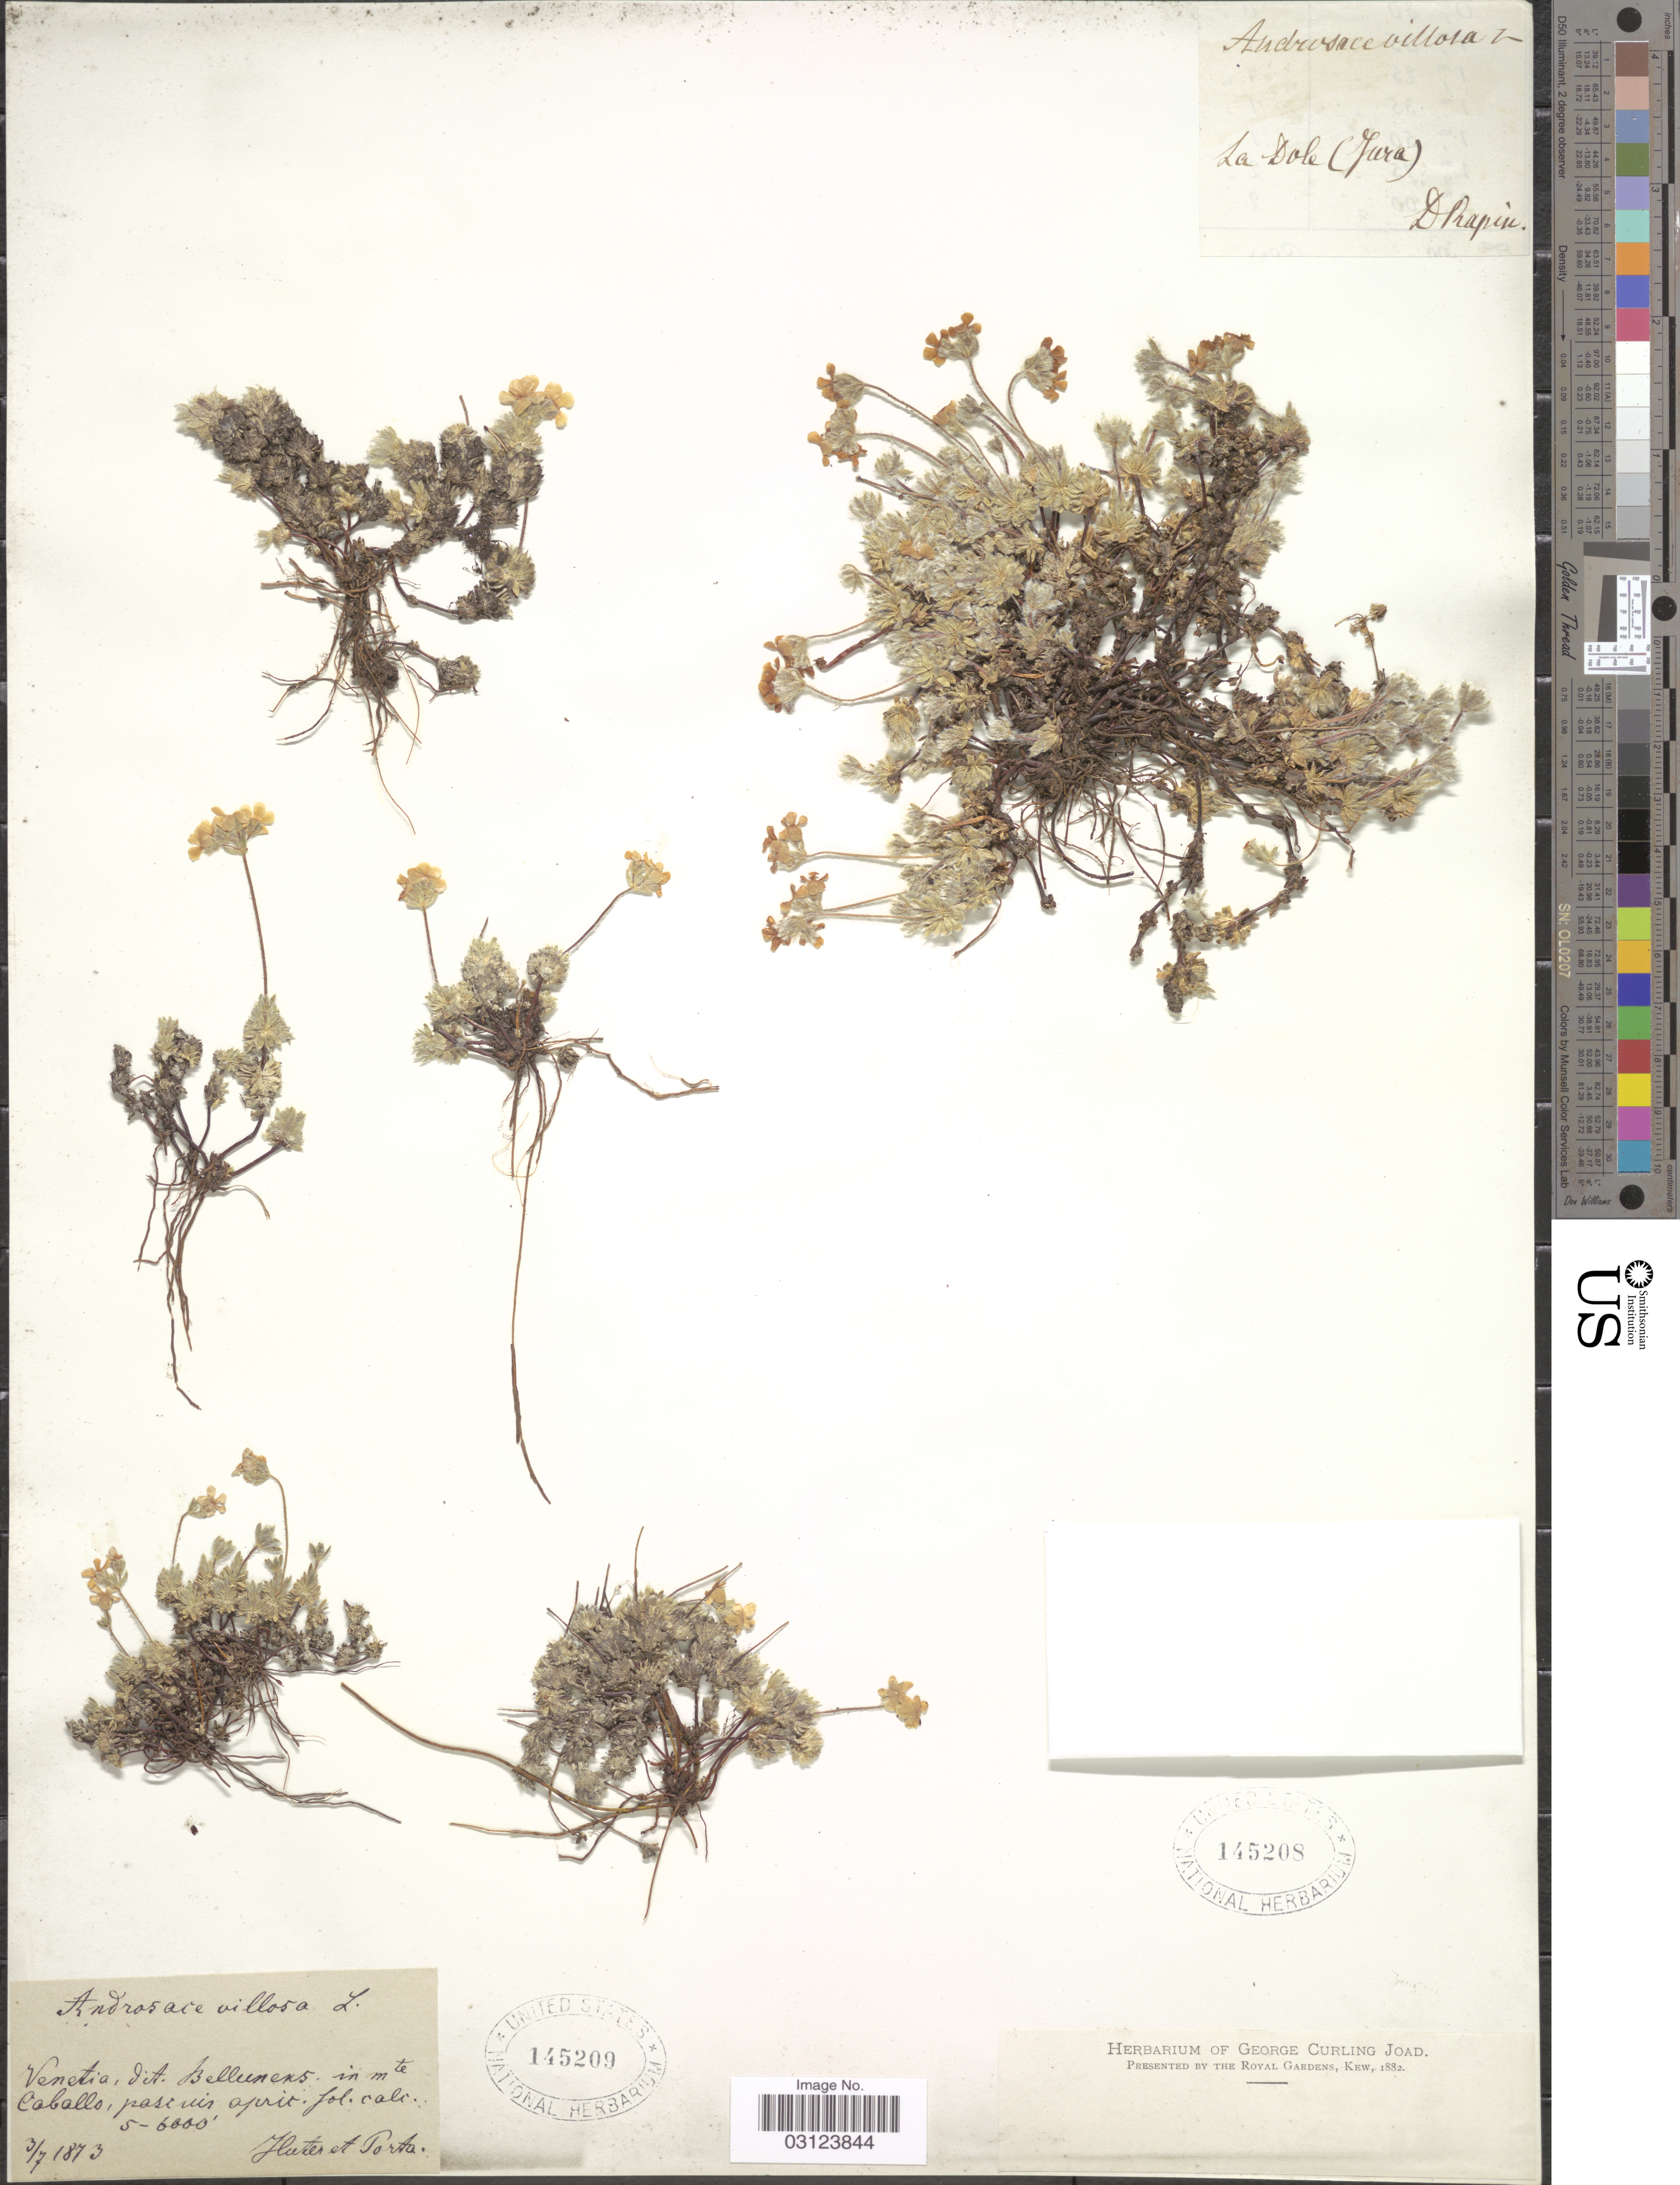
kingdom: Plantae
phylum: Tracheophyta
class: Magnoliopsida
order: Ericales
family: Primulaceae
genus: Androsace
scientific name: Androsace villosa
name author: L.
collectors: -. Huter & -- Porta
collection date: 1873-07-03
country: Italy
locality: Venetia, dit. [interpreted] Bellunens in mte Caballo.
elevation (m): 1524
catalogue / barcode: US 145209